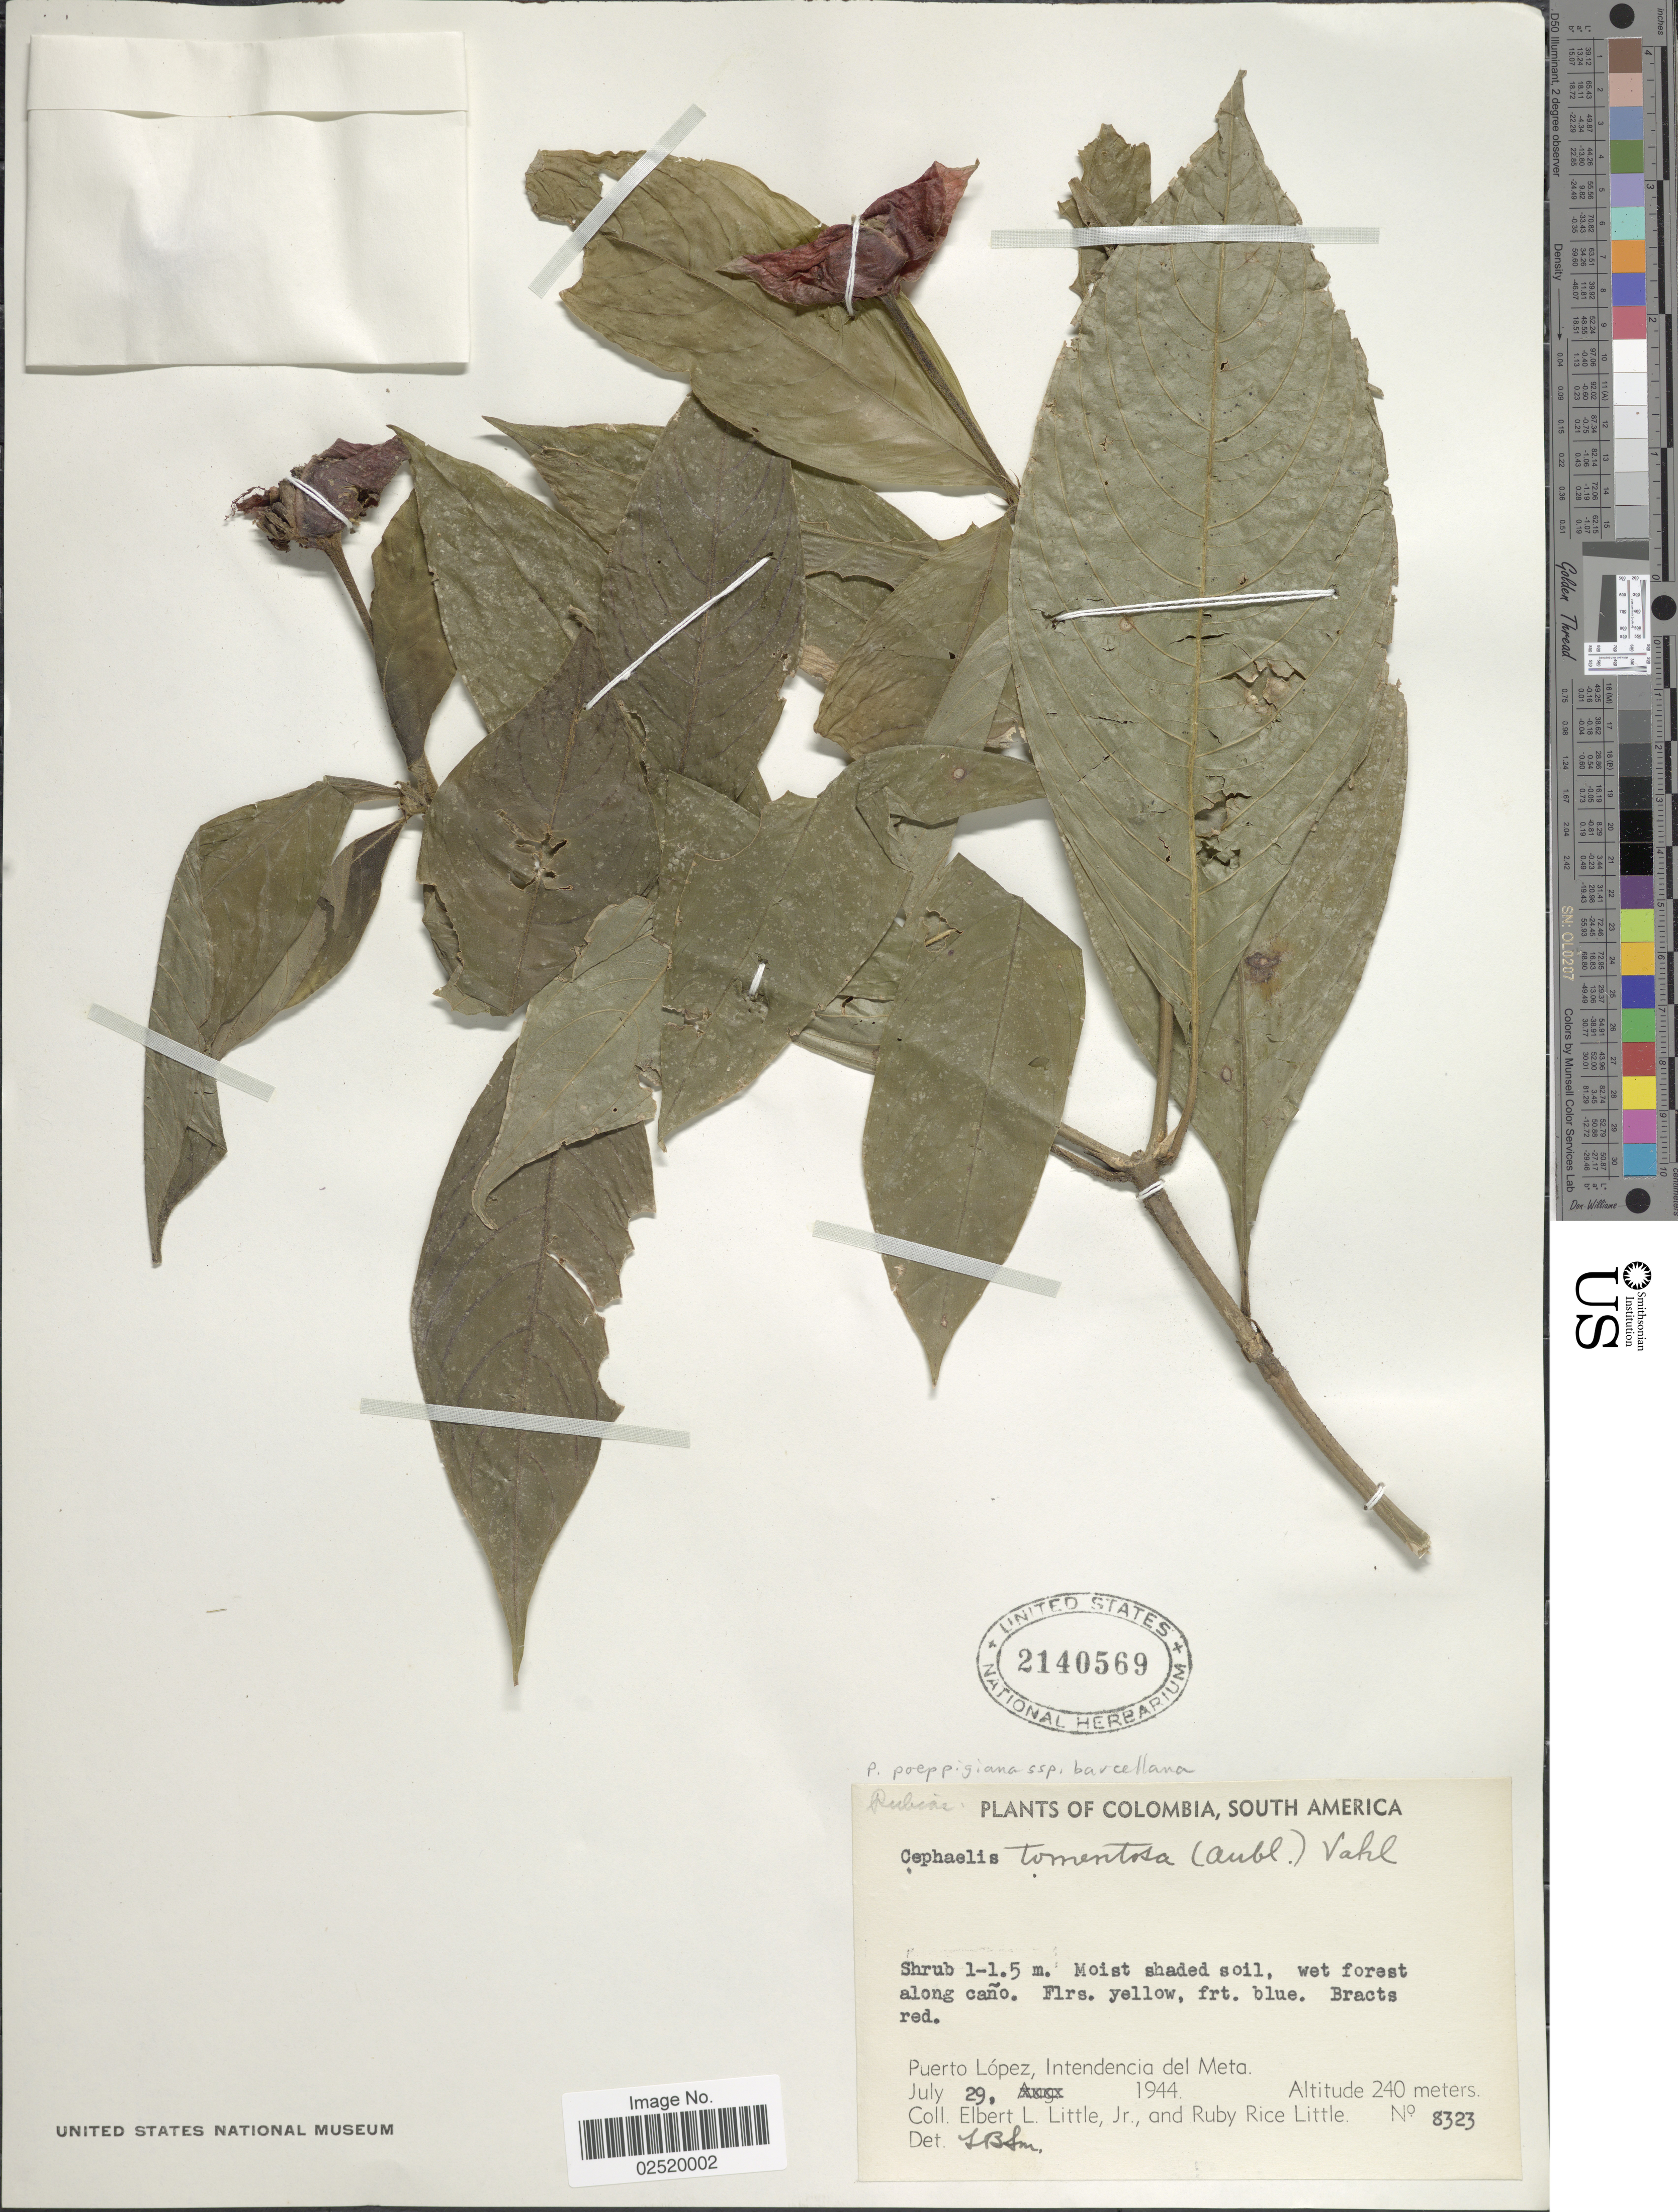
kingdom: Plantae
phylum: Tracheophyta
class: Magnoliopsida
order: Gentianales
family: Rubiaceae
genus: Psychotria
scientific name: Psychotria poeppigiana subsp. barcellana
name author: (Müll. Arg.) Steyerm.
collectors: E. L. Little & R. R. Little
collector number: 8323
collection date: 1944-07-29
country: Colombia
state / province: Meta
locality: Puerto Lopez, Intendencia del Meta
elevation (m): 240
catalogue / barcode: US 2140569